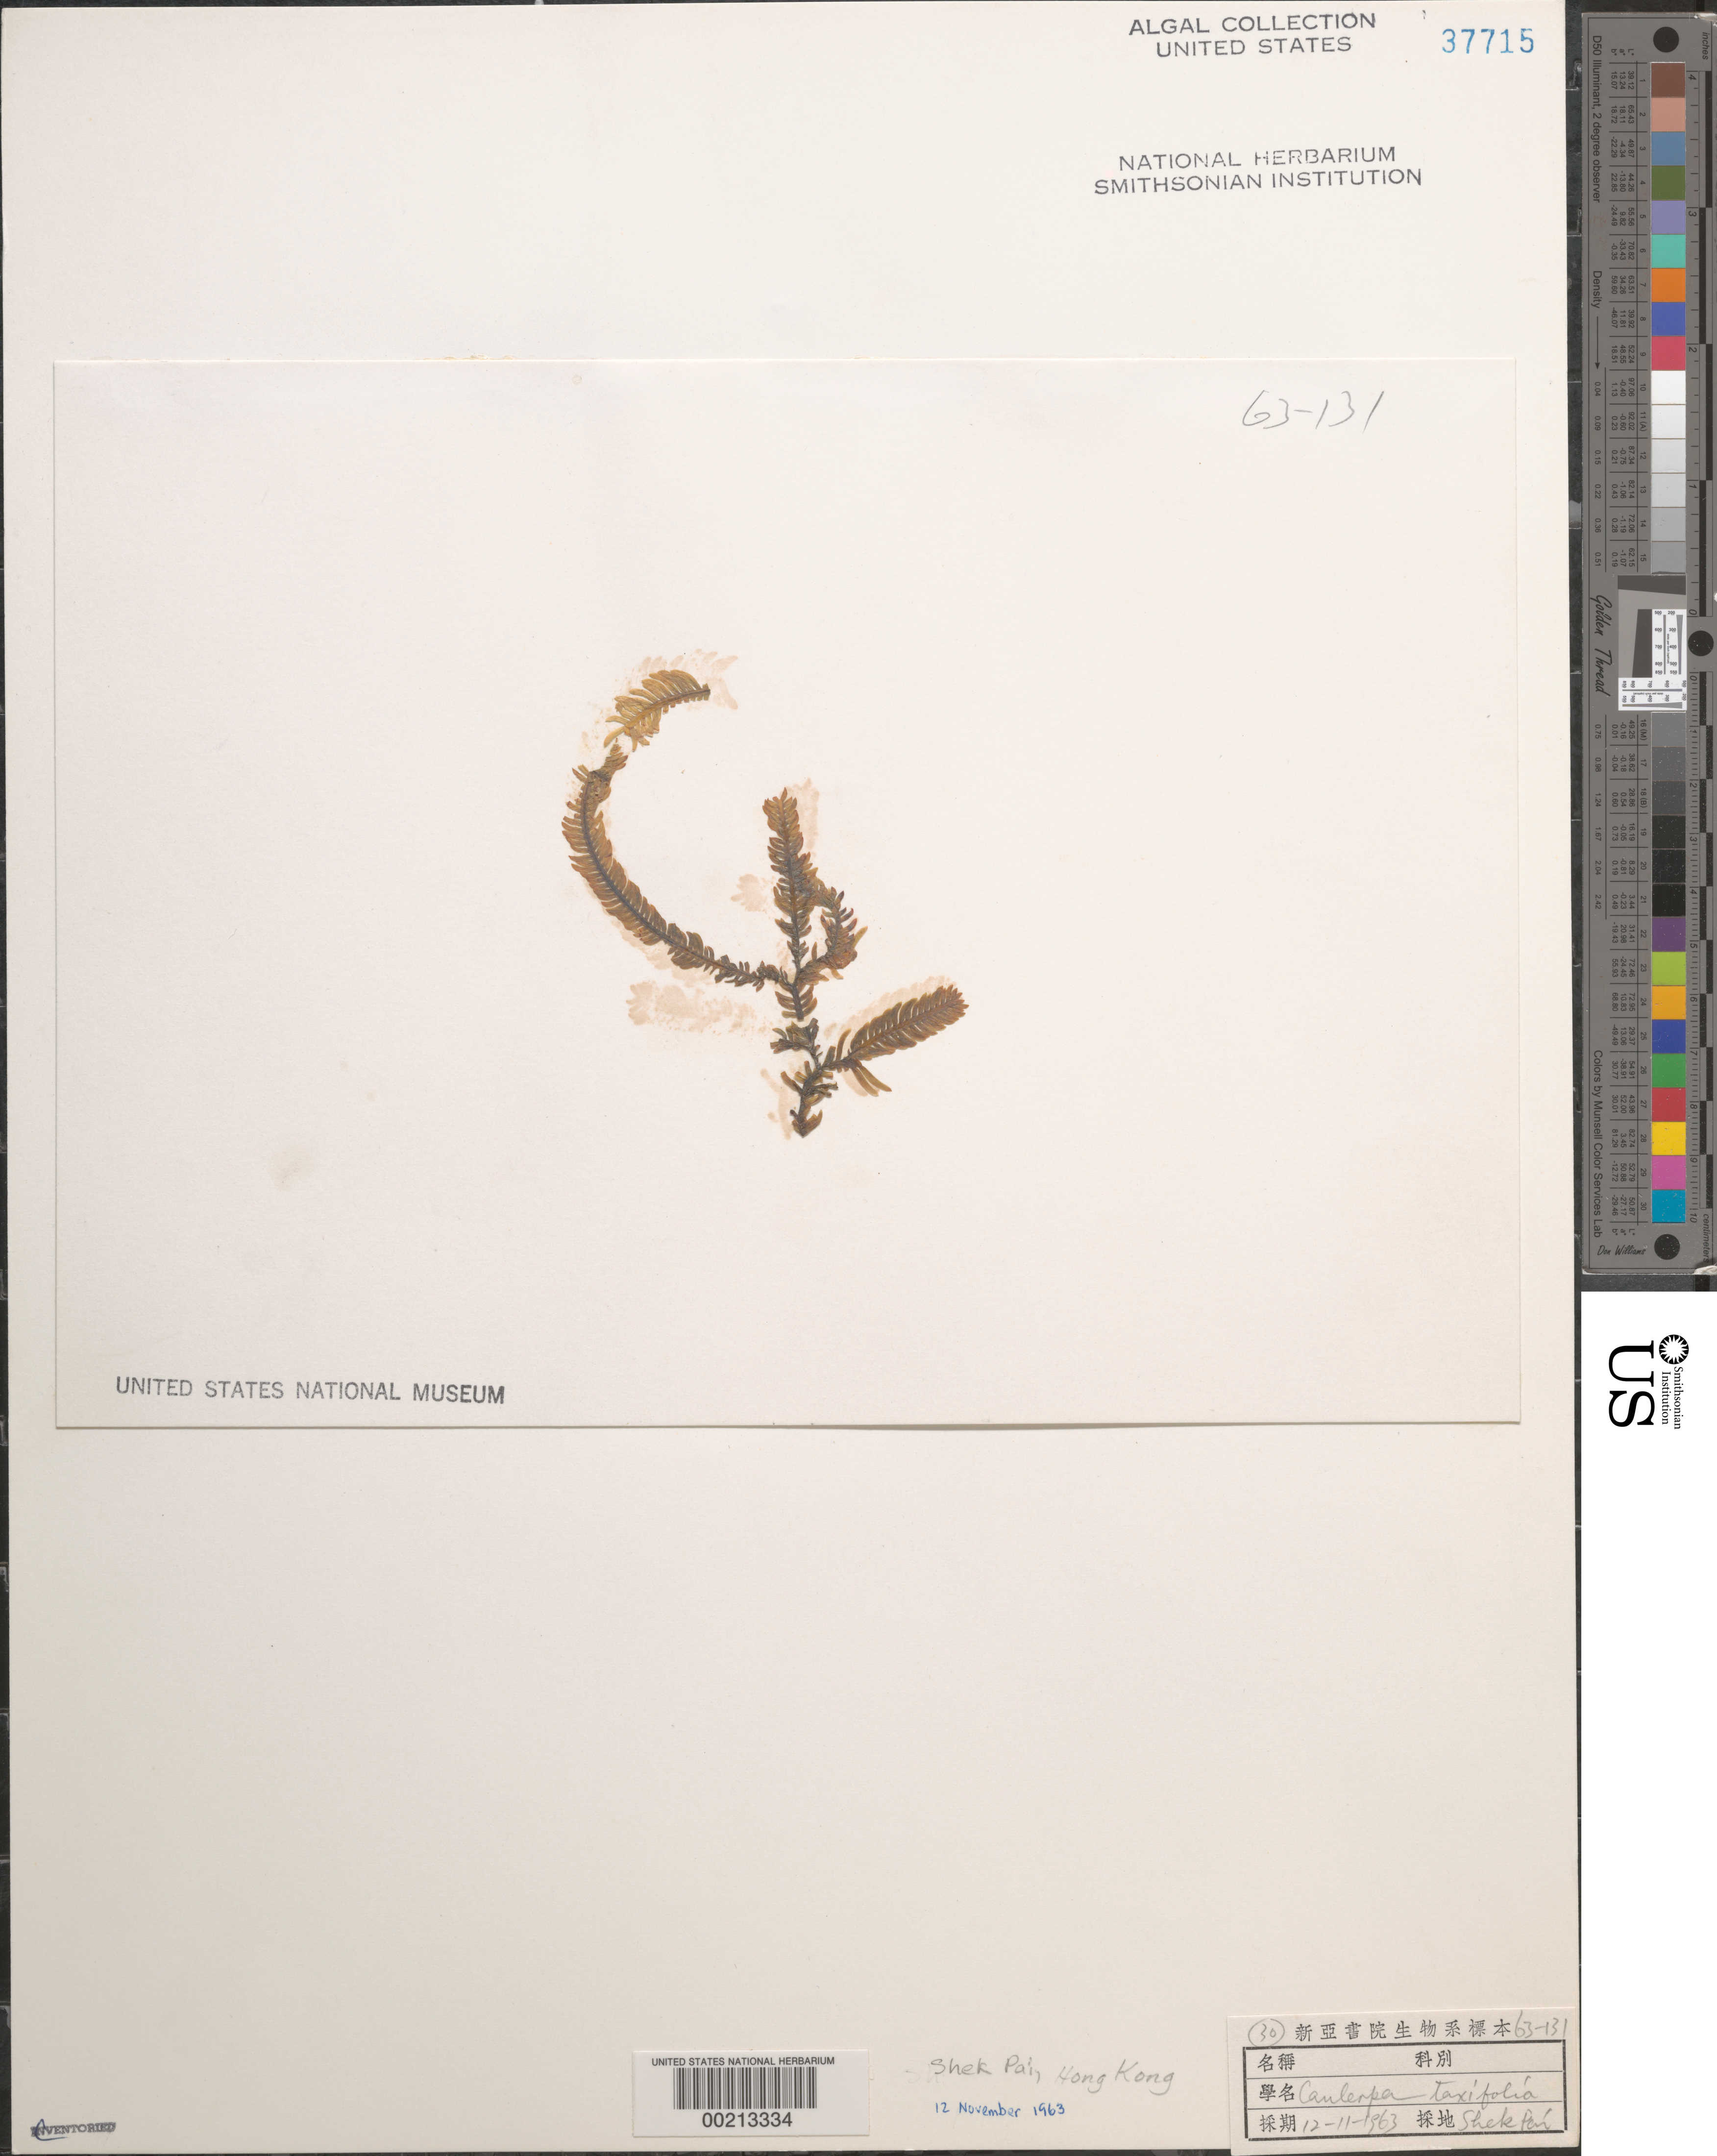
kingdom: Plantae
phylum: Chlorophyta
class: Ulvophyceae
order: Bryopsidales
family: Caulerpaceae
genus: Caulerpa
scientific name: Caulerpa taxifolia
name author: (M. Vahl) C. Agardh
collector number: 63-131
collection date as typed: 12 Nov 1963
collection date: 1963-11-12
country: China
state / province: Hong Kong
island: Hong Kong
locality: Shek Pai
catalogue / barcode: US 37715